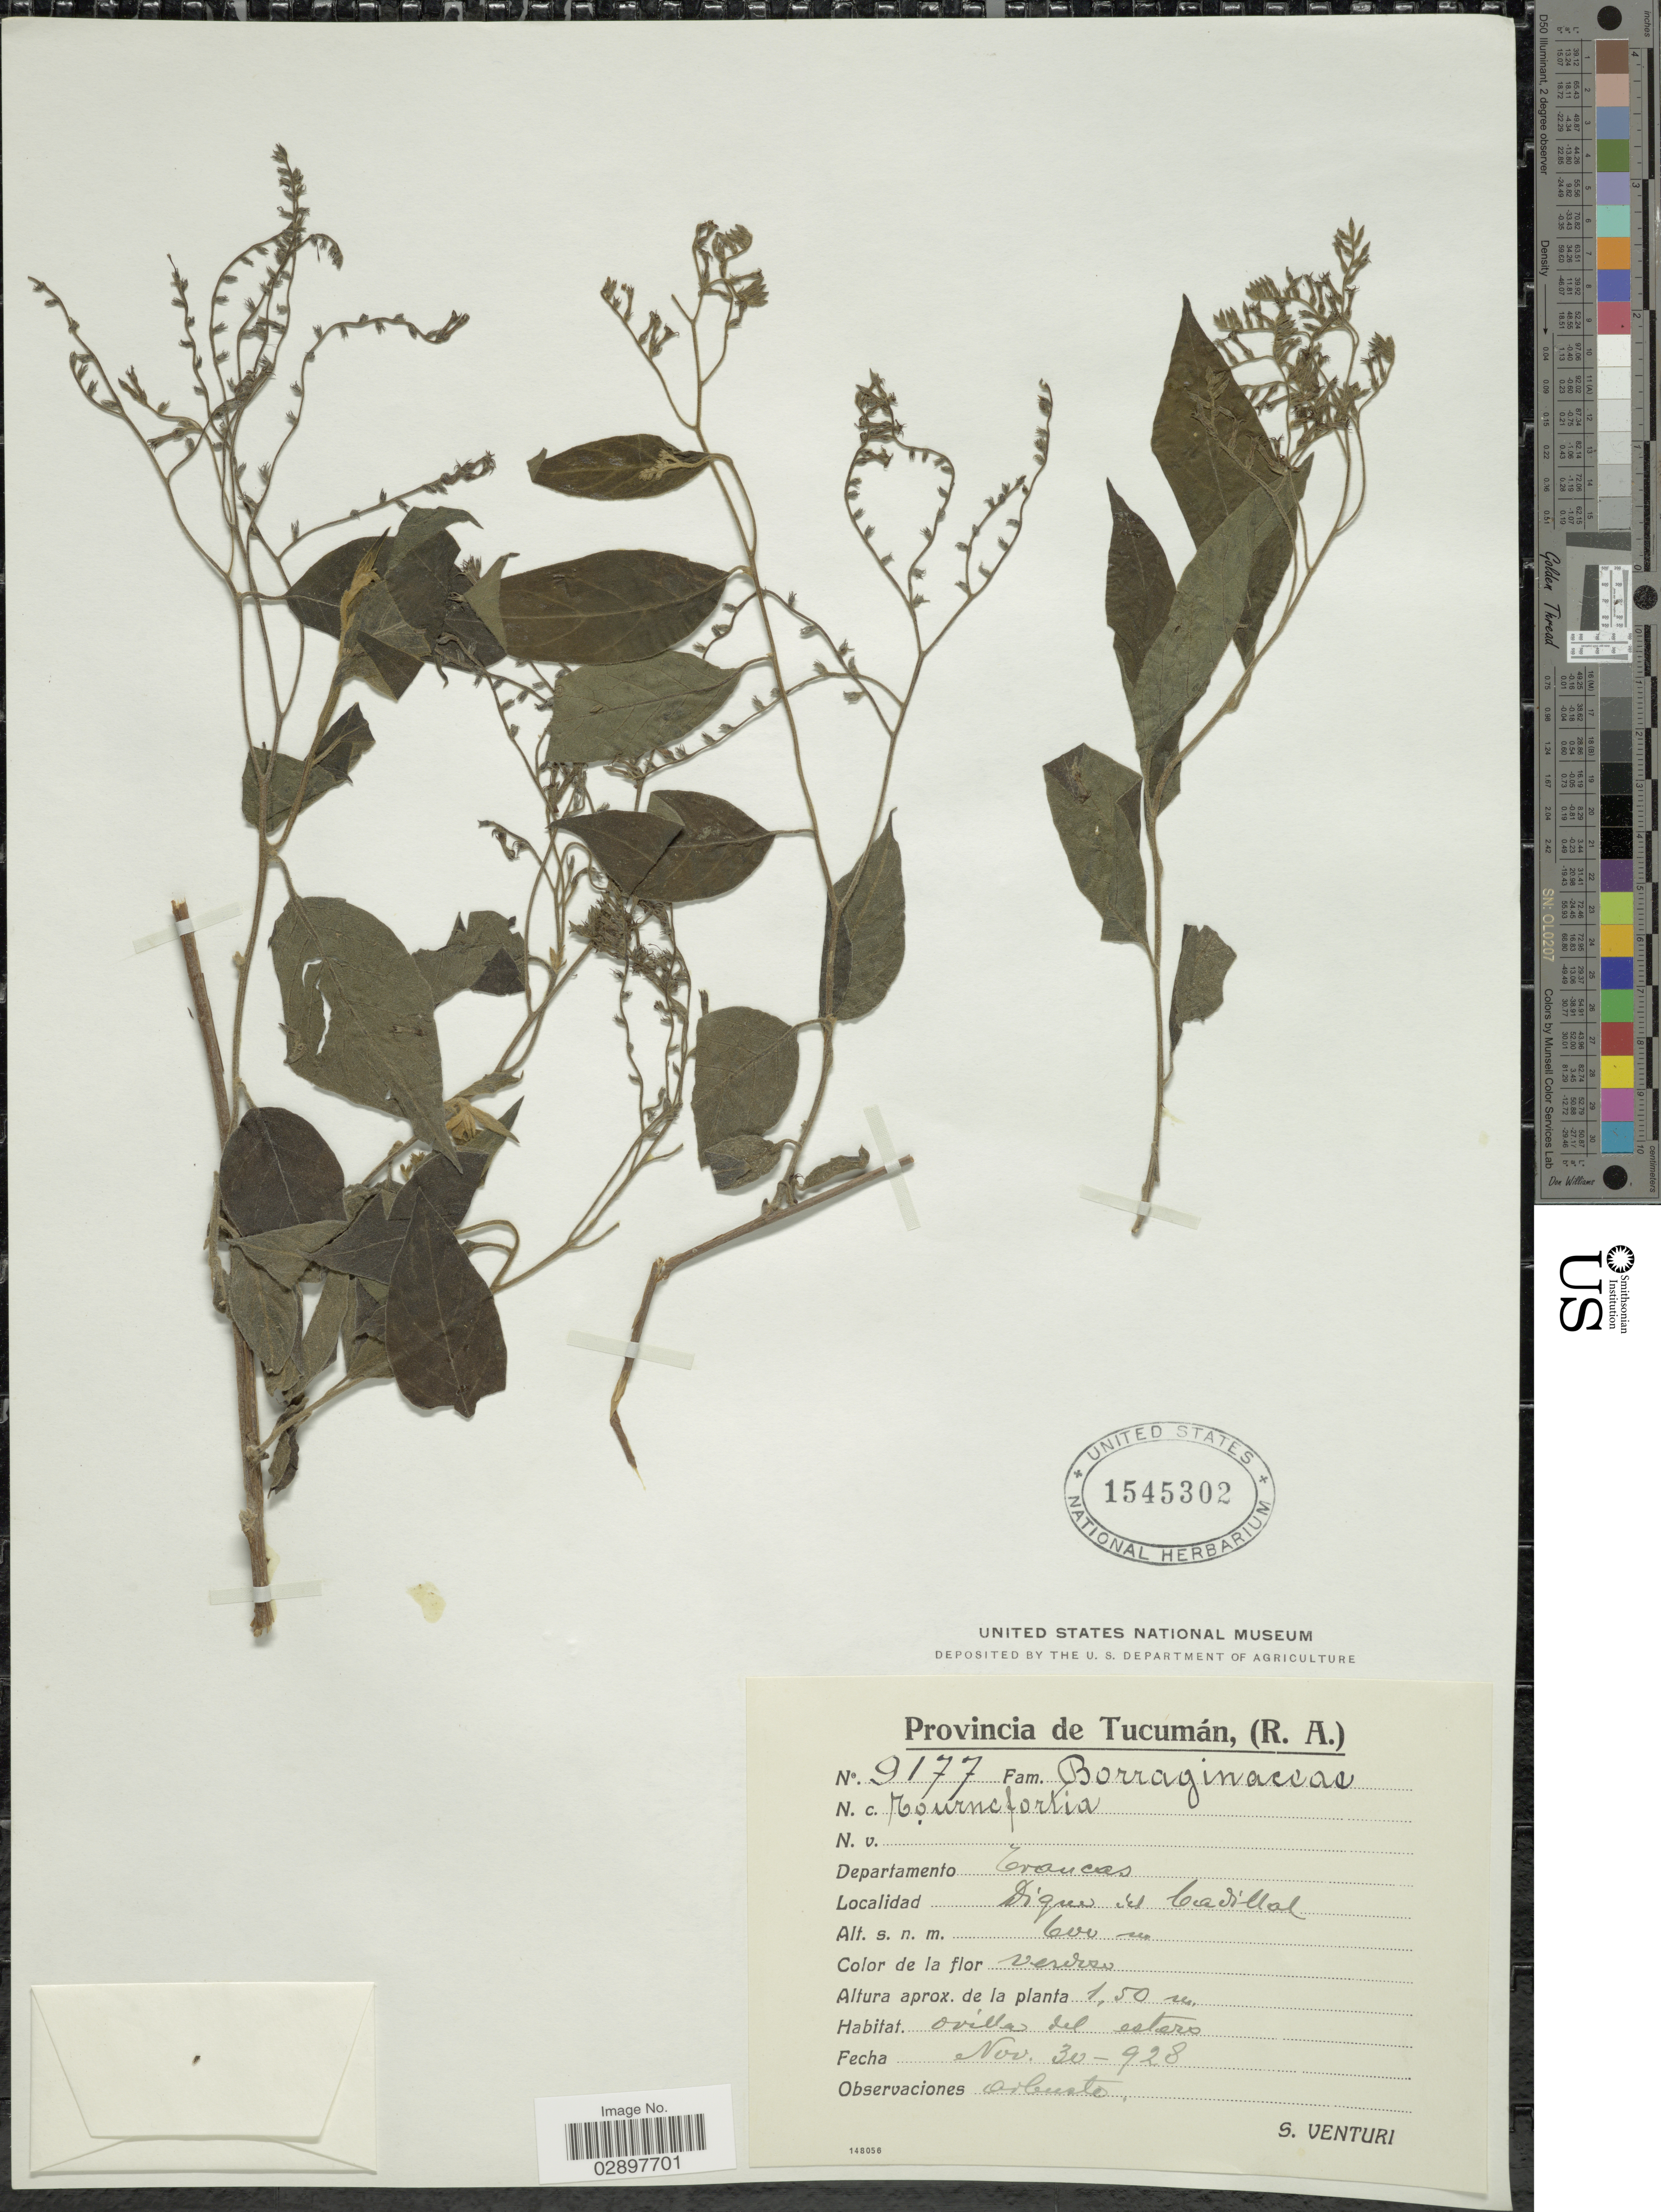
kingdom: Plantae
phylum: Tracheophyta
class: Magnoliopsida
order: Boraginales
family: Heliotropiaceae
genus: Tournefortia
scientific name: Tournefortia sp.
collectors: S. Venturi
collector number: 9177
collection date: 1928-11-30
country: Argentina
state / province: Tucuman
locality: Provincia de Tucuman, (R.A.). Departamento Crancas, Dique El Cadillal.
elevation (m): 600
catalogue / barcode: US 1545302